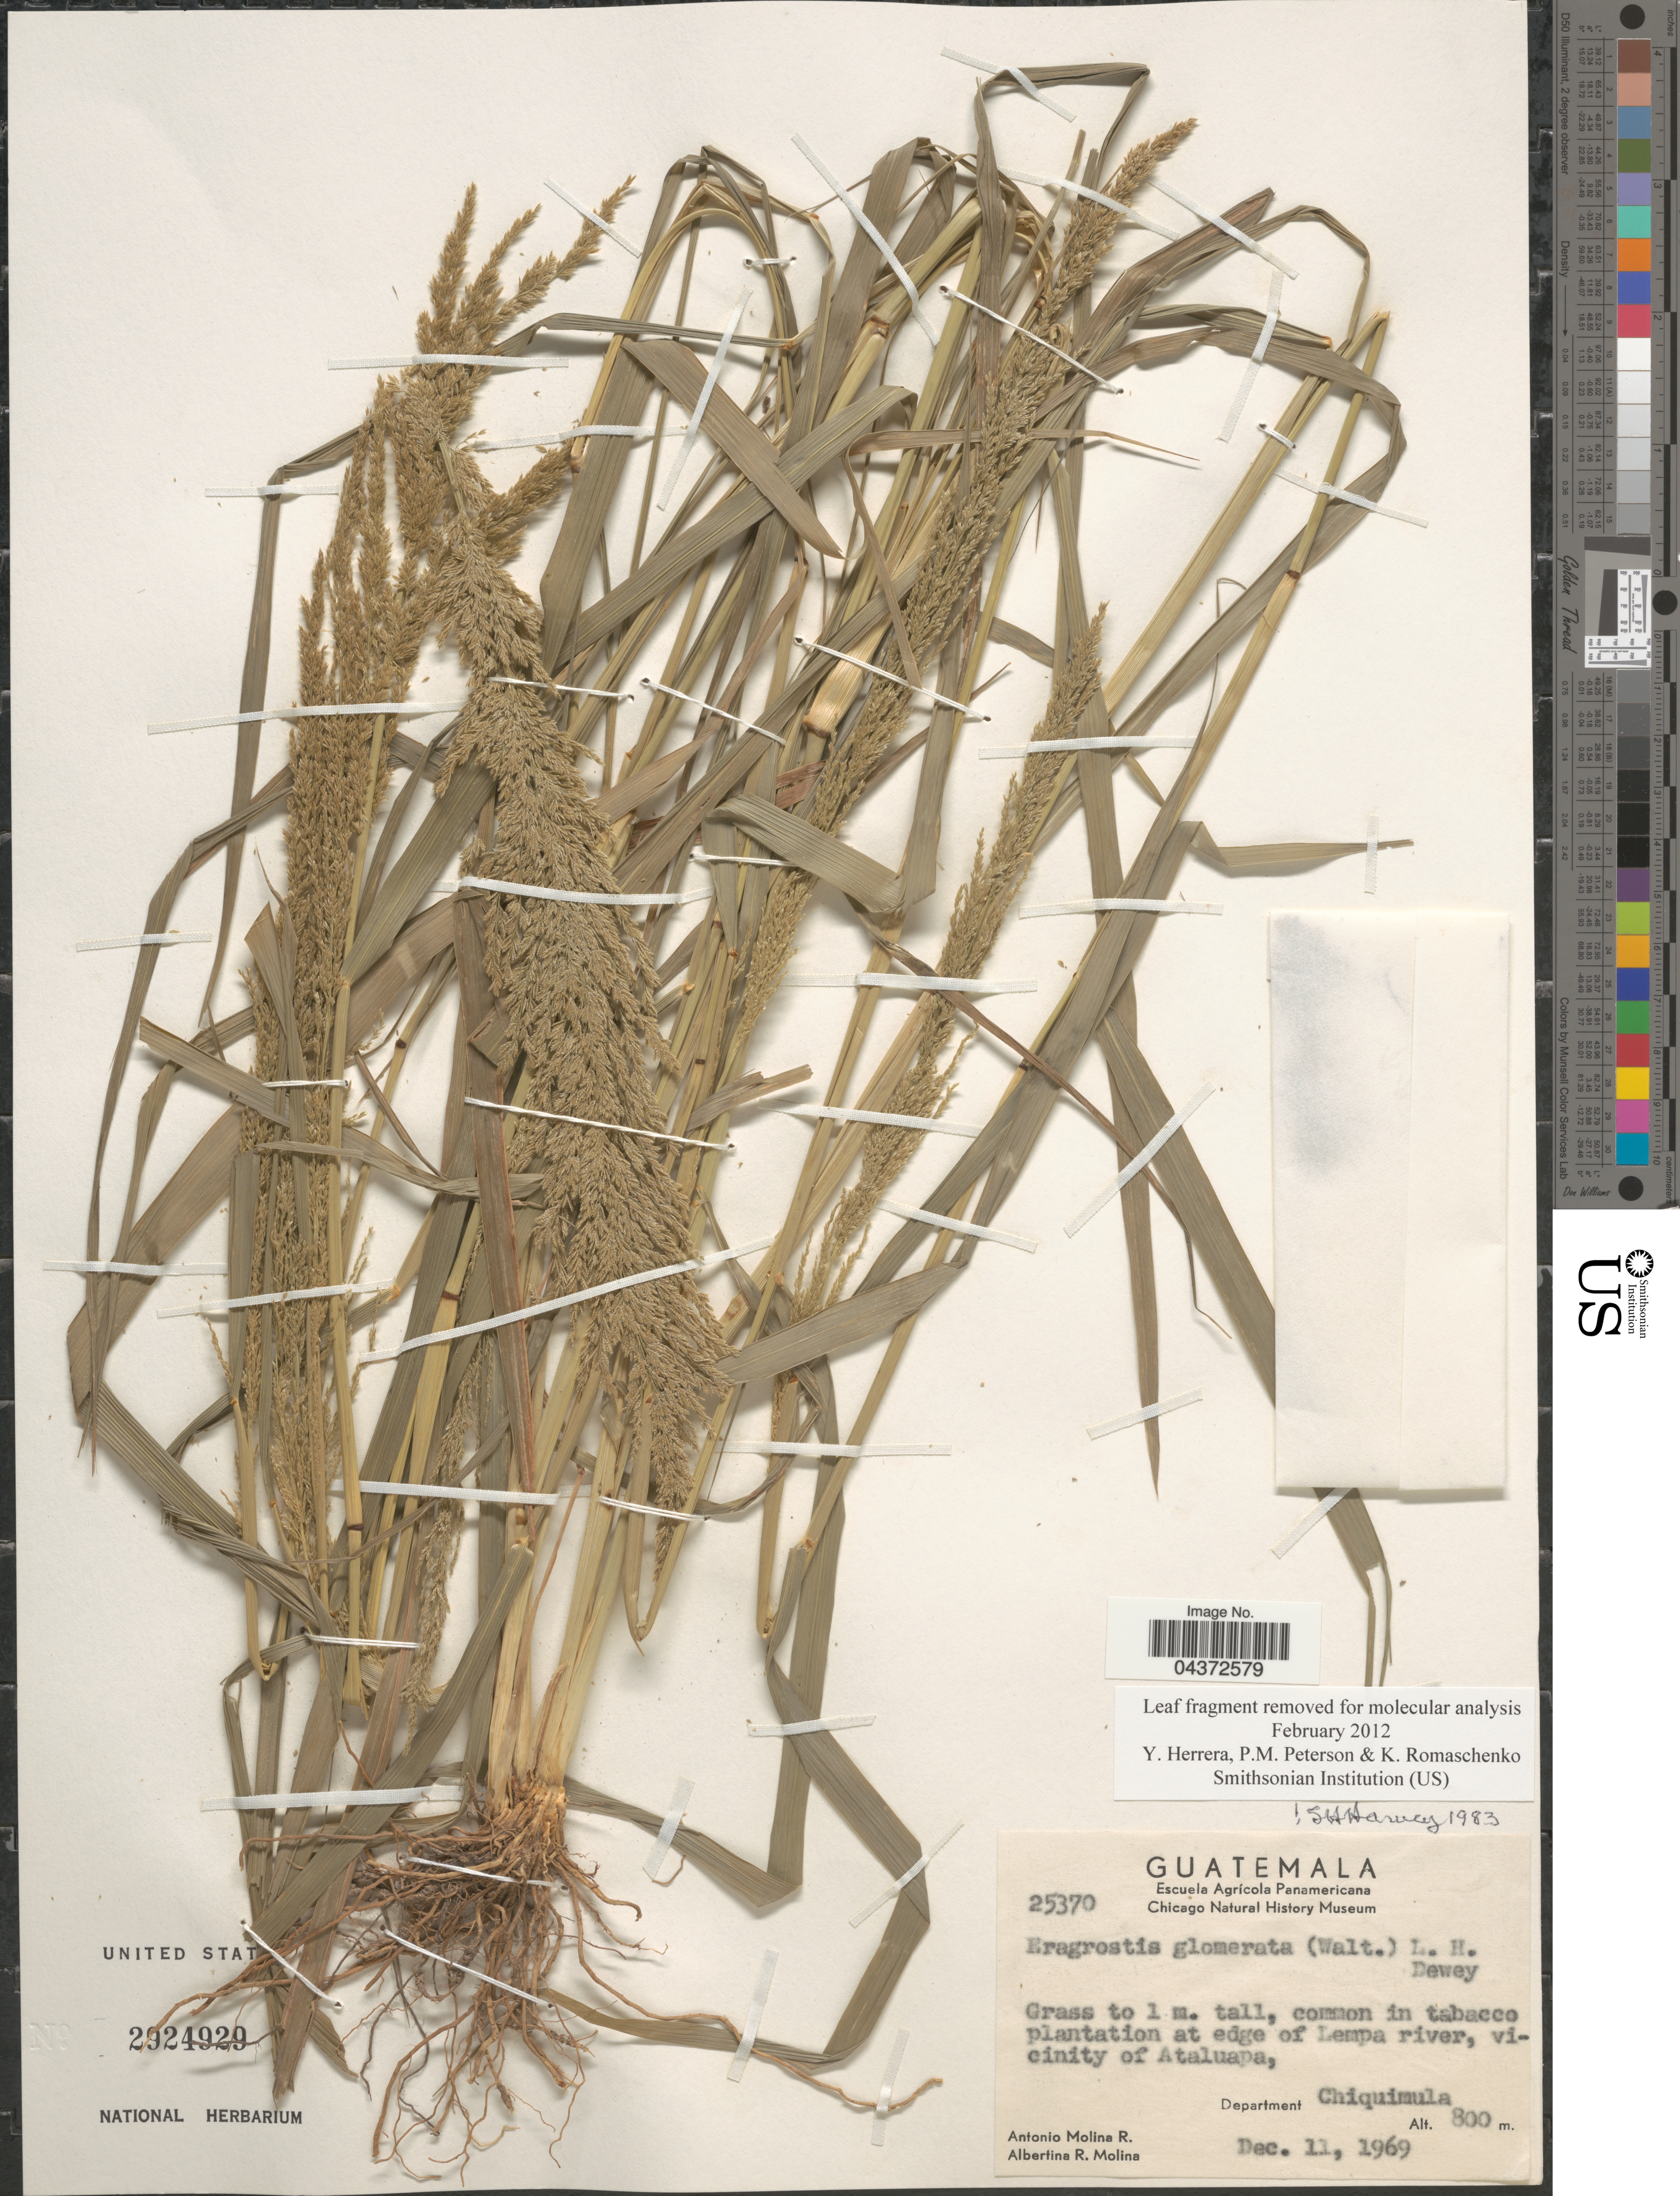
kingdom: Plantae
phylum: Tracheophyta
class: Liliopsida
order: Poales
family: Poaceae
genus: Eragrostis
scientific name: Eragrostis japonica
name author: (Thunb.) Trin.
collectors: A. Molina R. & A. R. Molina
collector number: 25370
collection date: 1969-12-11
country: Guatemala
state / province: Chiquimula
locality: Common in tabacco plantation at edge of Lempa river, vicinity of Ataluapa, Department Chiquimula.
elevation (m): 800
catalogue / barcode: US 2924929